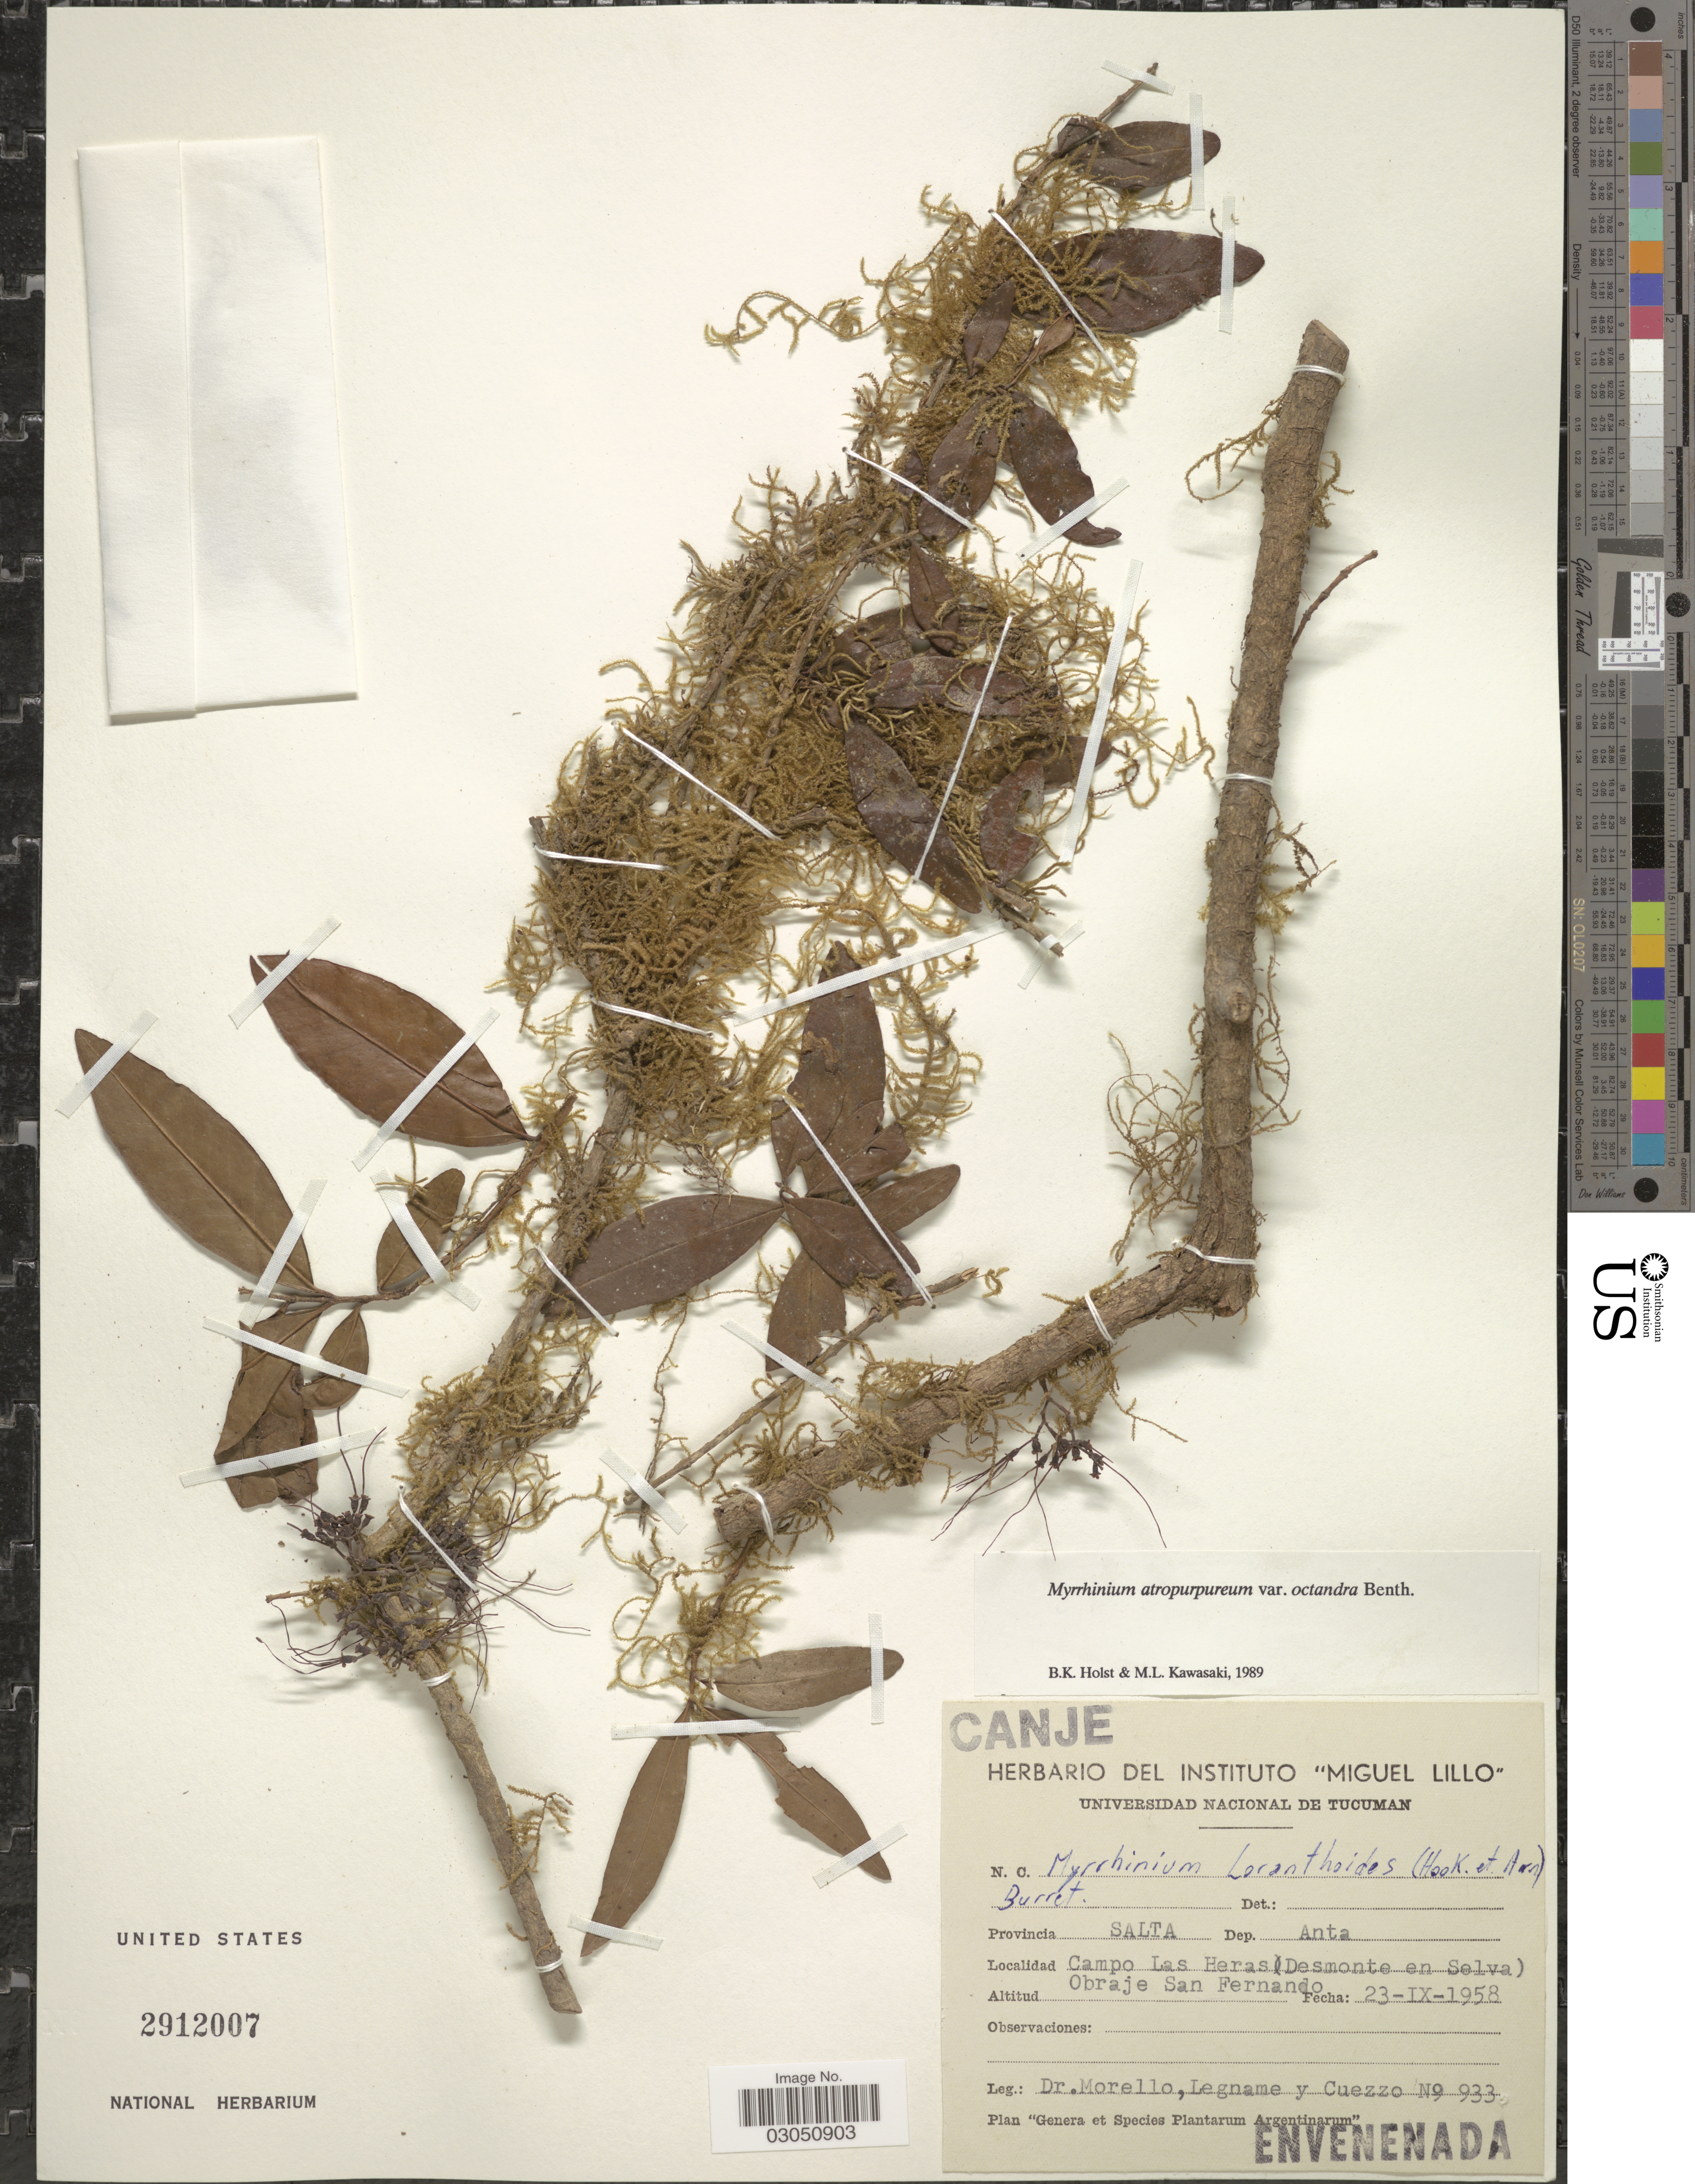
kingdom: Plantae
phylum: Tracheophyta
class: Magnoliopsida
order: Myrtales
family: Myrtaceae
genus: Myrrhinium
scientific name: Myrrhinium atropurpureum var. octandrum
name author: Benth.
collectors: Morello, P. R. Legname & A. Cuezzo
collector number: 933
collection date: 1958-09-23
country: Argentina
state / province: Salta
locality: Dep. Anta. Campo Las Heras (Desmonte en Selva) Obraje San Fernando.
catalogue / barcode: US 2912007